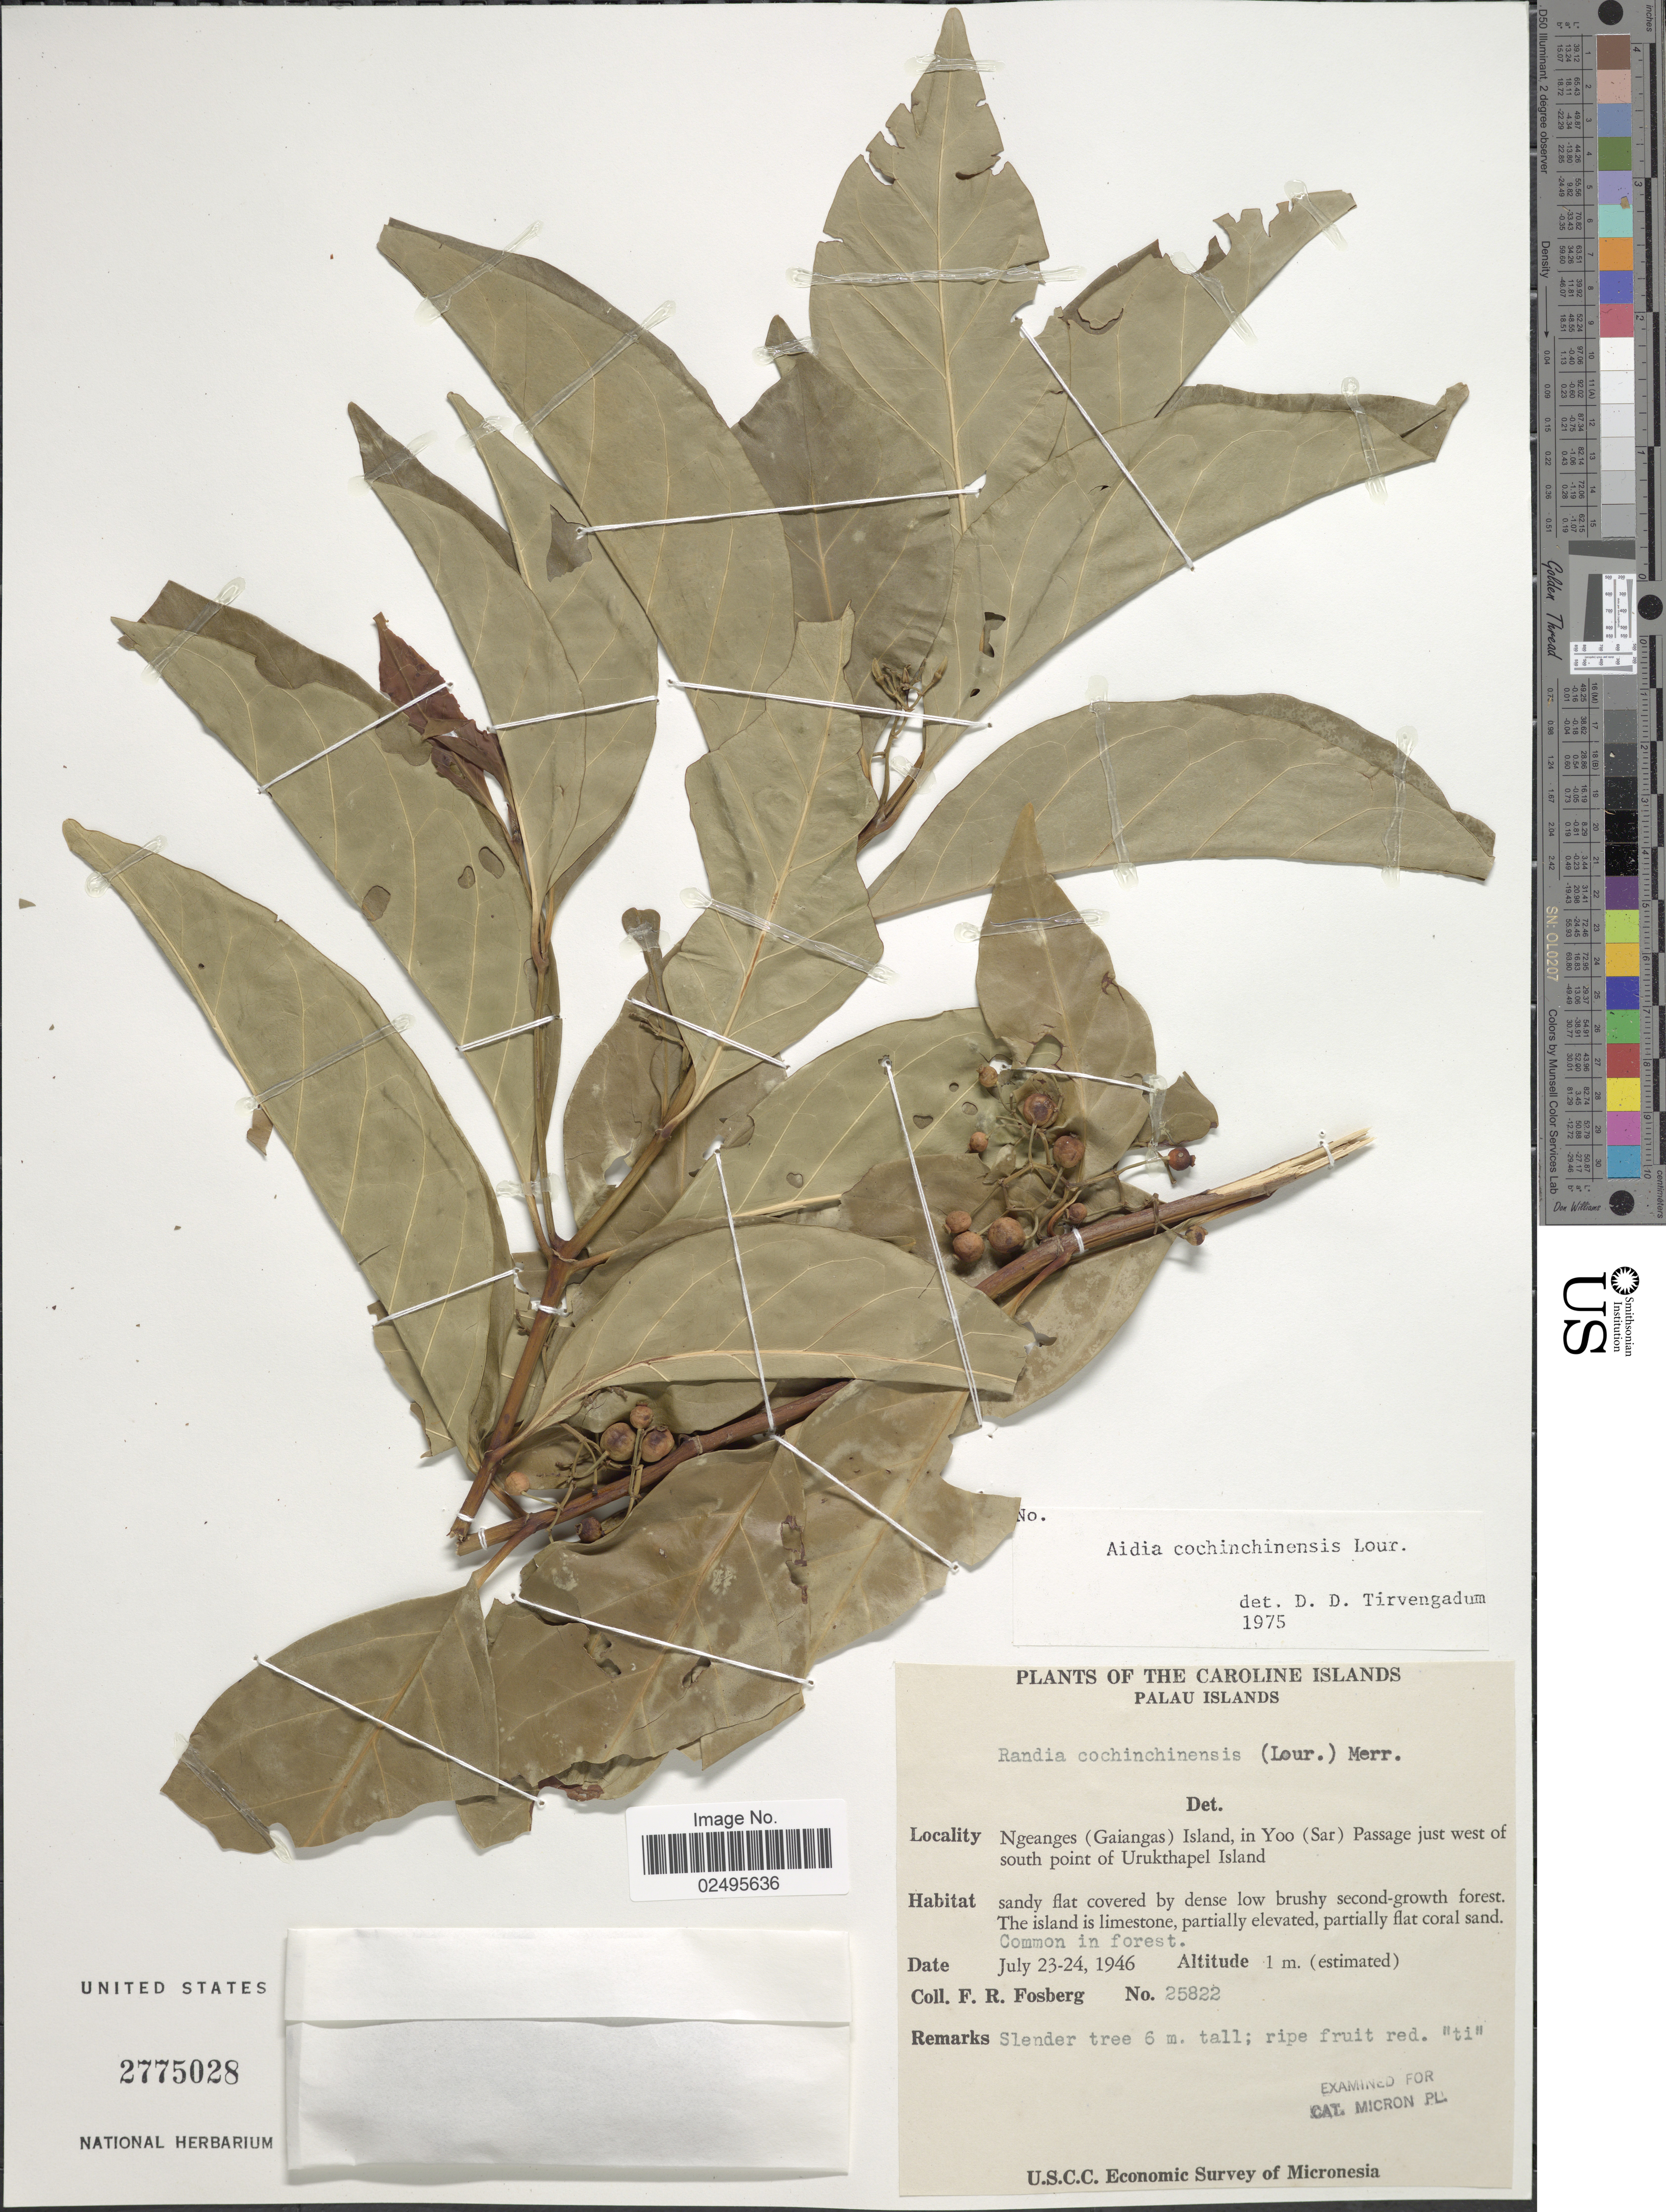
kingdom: Plantae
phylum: Tracheophyta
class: Magnoliopsida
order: Gentianales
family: Rubiaceae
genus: Aidia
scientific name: Aidia graeffei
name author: (Reinecke) Tirveng.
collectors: F. R. Fosberg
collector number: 25822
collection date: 1946-07-23/1946-07-24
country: Palau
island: Ngeanges (Gaiangas)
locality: Caroline Islands. Palau Islands. Ngeanges (Gaiangas) Island, in Yoo (Sar) Passage just west of south point of Urukthapel Island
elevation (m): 1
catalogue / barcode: US 2775028